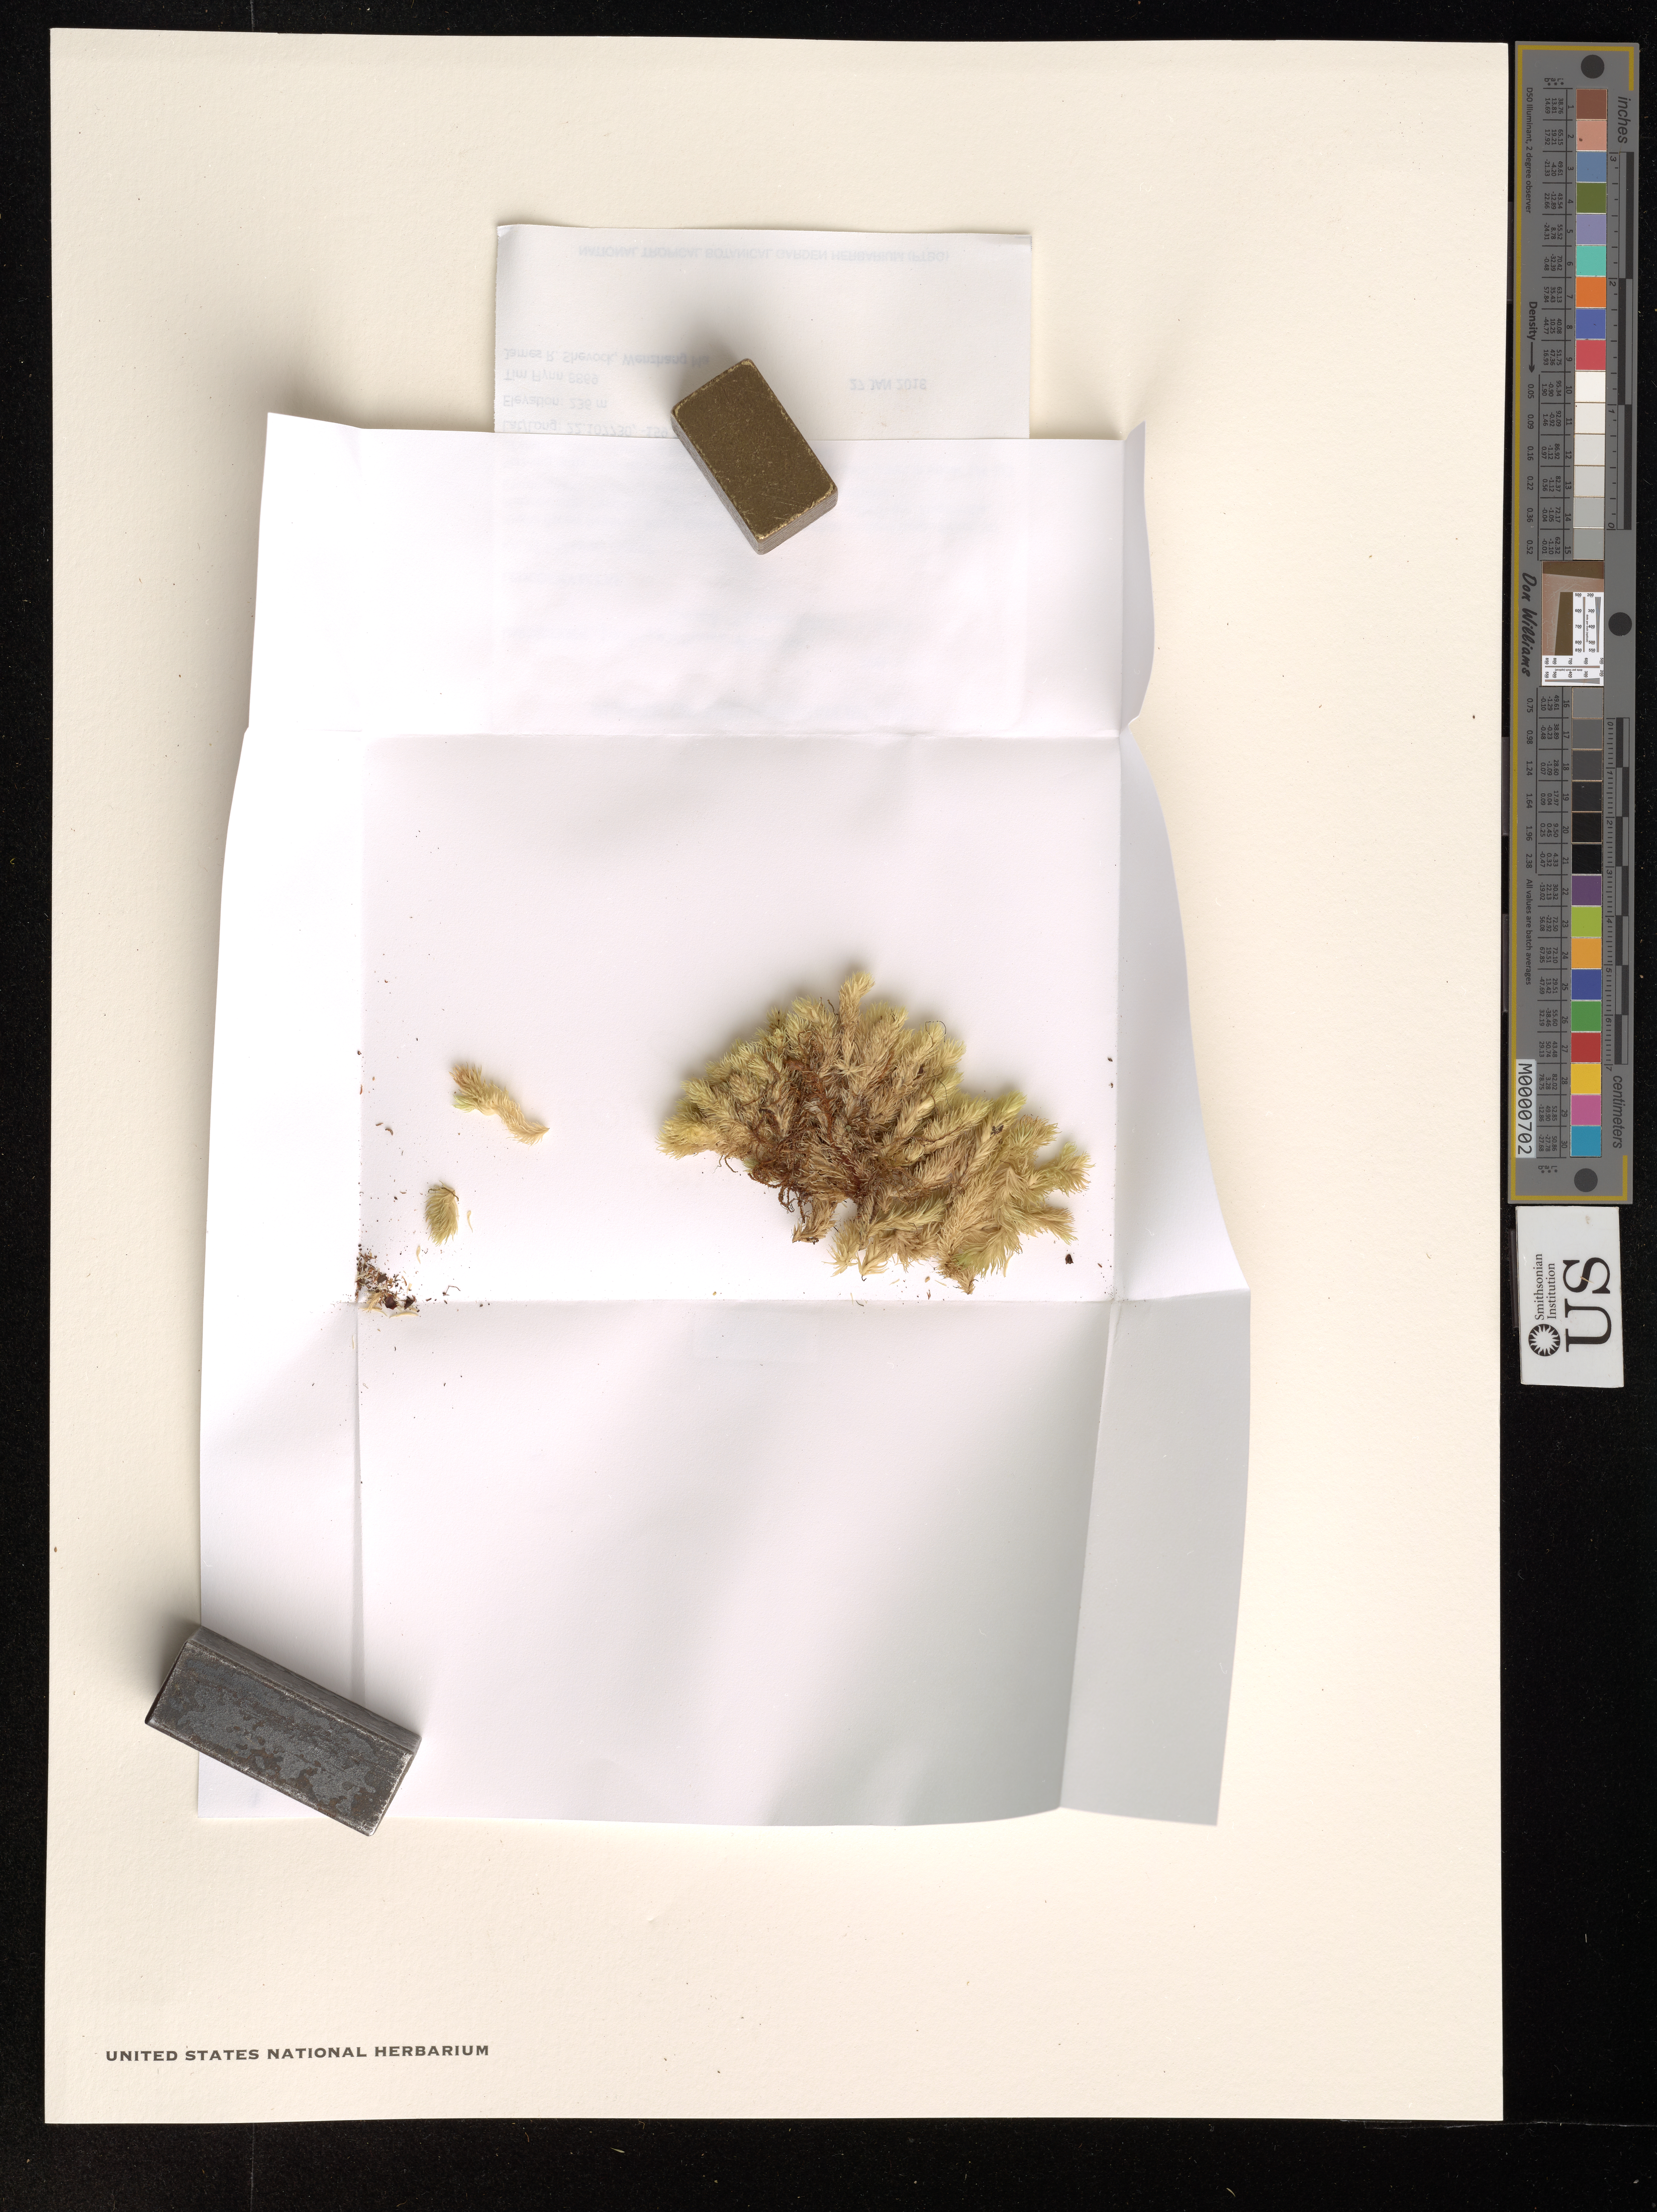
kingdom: Plantae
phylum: Bryophyta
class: Bryopsida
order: Dicranales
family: Leucobryaceae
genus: Leucobryum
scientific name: Leucobryum pachyphyllum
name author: Müll. Hal.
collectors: T. Flynn, J. R. Shevock & M. Wenzhang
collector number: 8869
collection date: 2018-01-27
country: United States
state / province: Hawaii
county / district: Kauai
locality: The Hawaiian Islands. Kauai Kawaihau District. Kealia Forest Reserve. Along Kapahi Stream.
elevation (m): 236